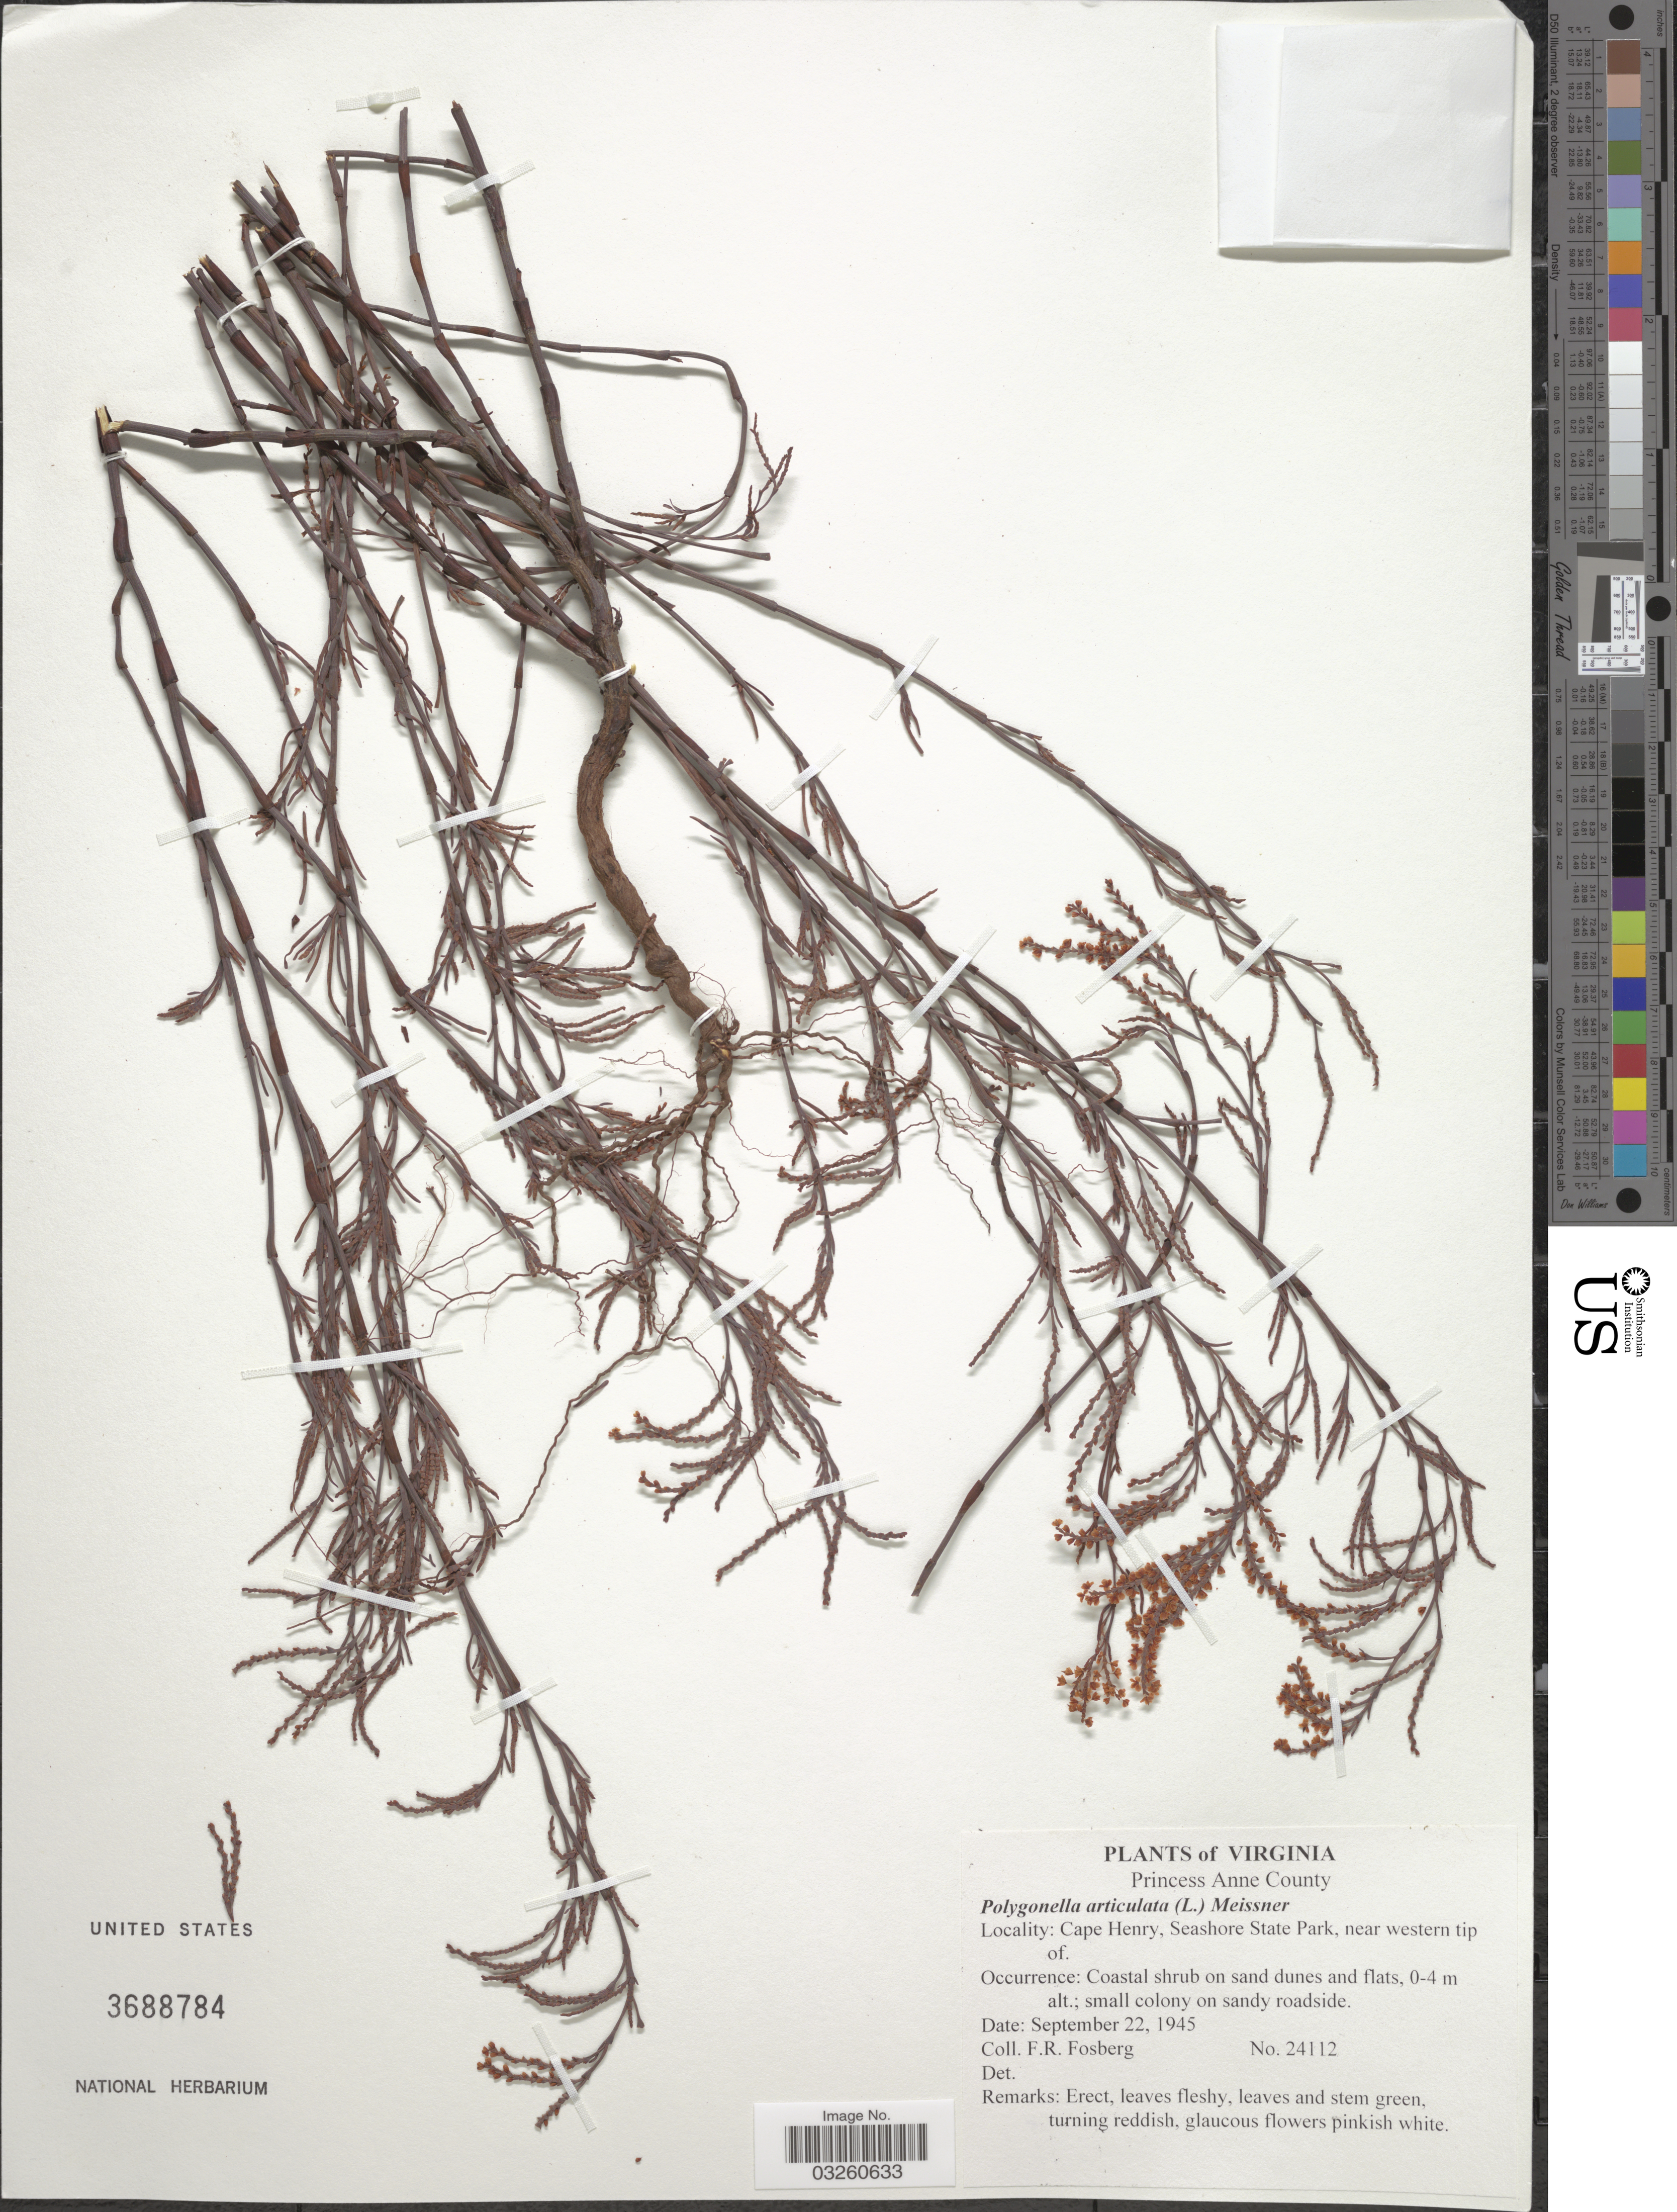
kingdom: Plantae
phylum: Tracheophyta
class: Magnoliopsida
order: Caryophyllales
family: Polygonaceae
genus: Polygonella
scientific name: Polygonella articulata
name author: (L.) Meisn.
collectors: F. R. Fosberg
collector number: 24112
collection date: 1945-09-22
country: United States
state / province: Virginia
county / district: City of Virginia Beach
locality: Princess Anne (=historic county name)County. Cape Henry, Seashore State Park, near western tip of.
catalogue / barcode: US 3688784